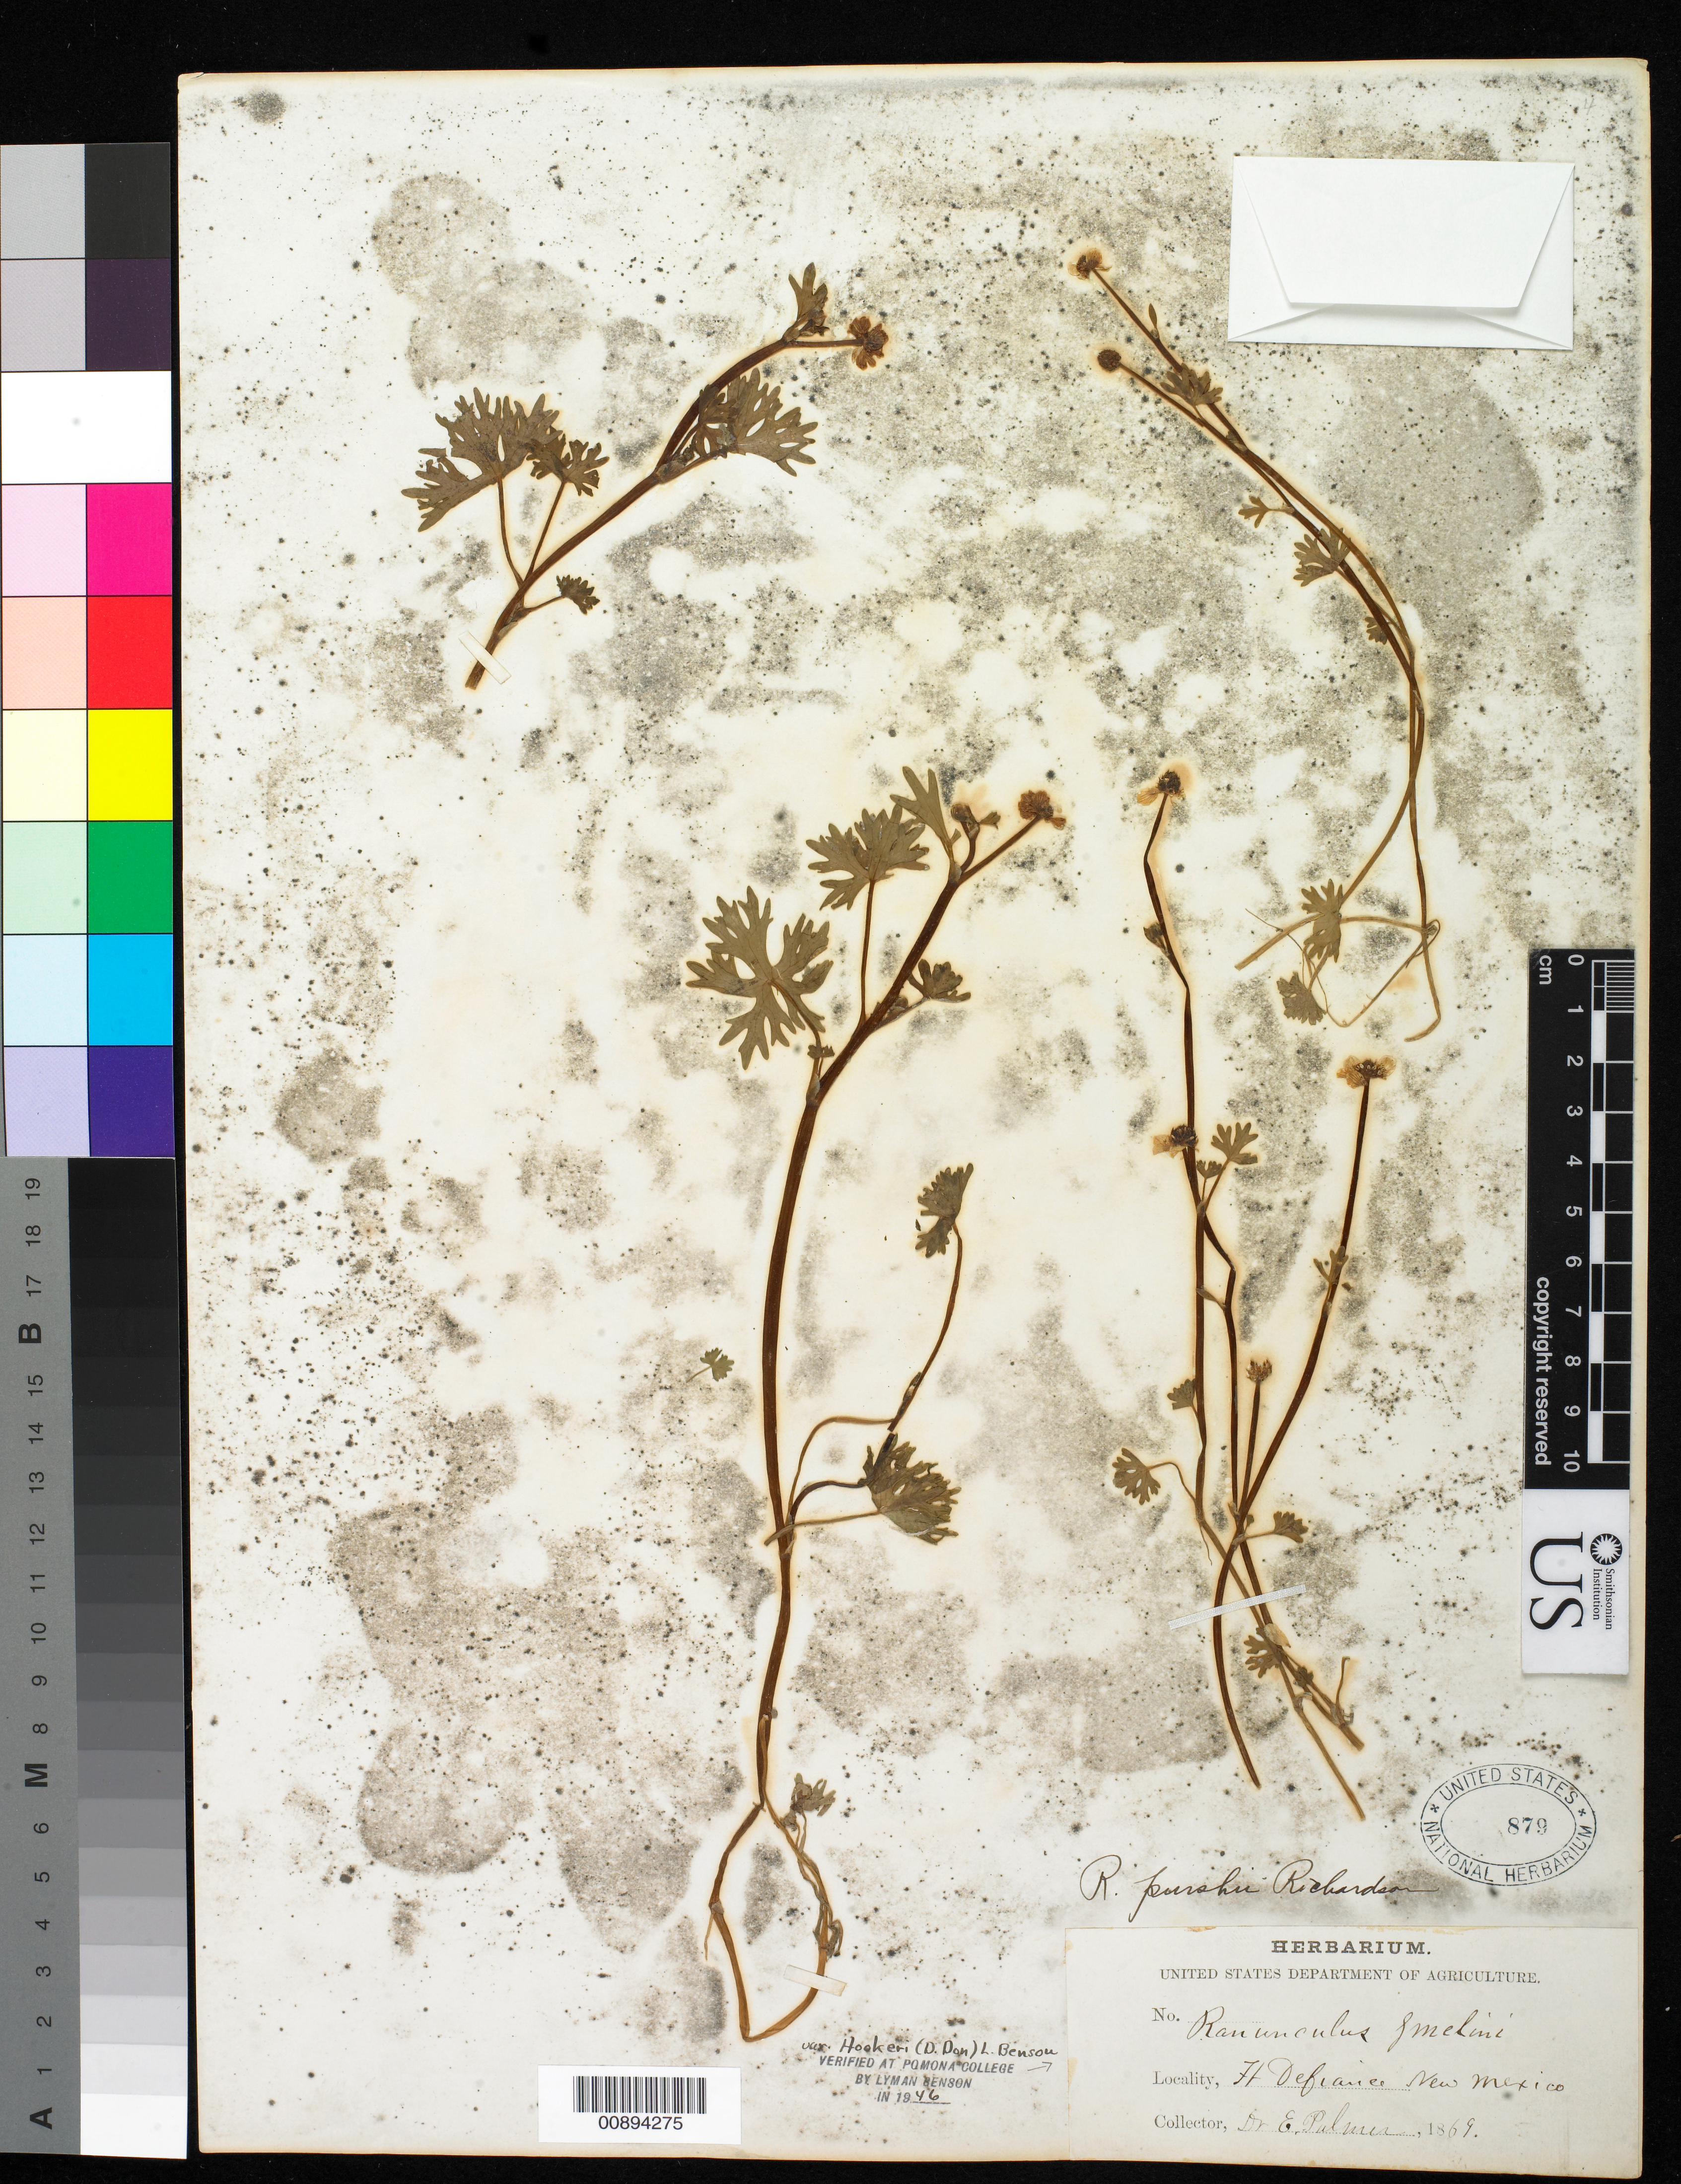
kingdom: Plantae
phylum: Tracheophyta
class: Magnoliopsida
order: Ranunculales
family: Ranunculaceae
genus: Ranunculus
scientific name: Ranunculus gmelinii var. hookeri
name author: (D. Don) L.D. Benson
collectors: E. Palmer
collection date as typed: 1869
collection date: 1869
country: United States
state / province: New Mexico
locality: Ft. Defiance, New Mexico.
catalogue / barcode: US 879